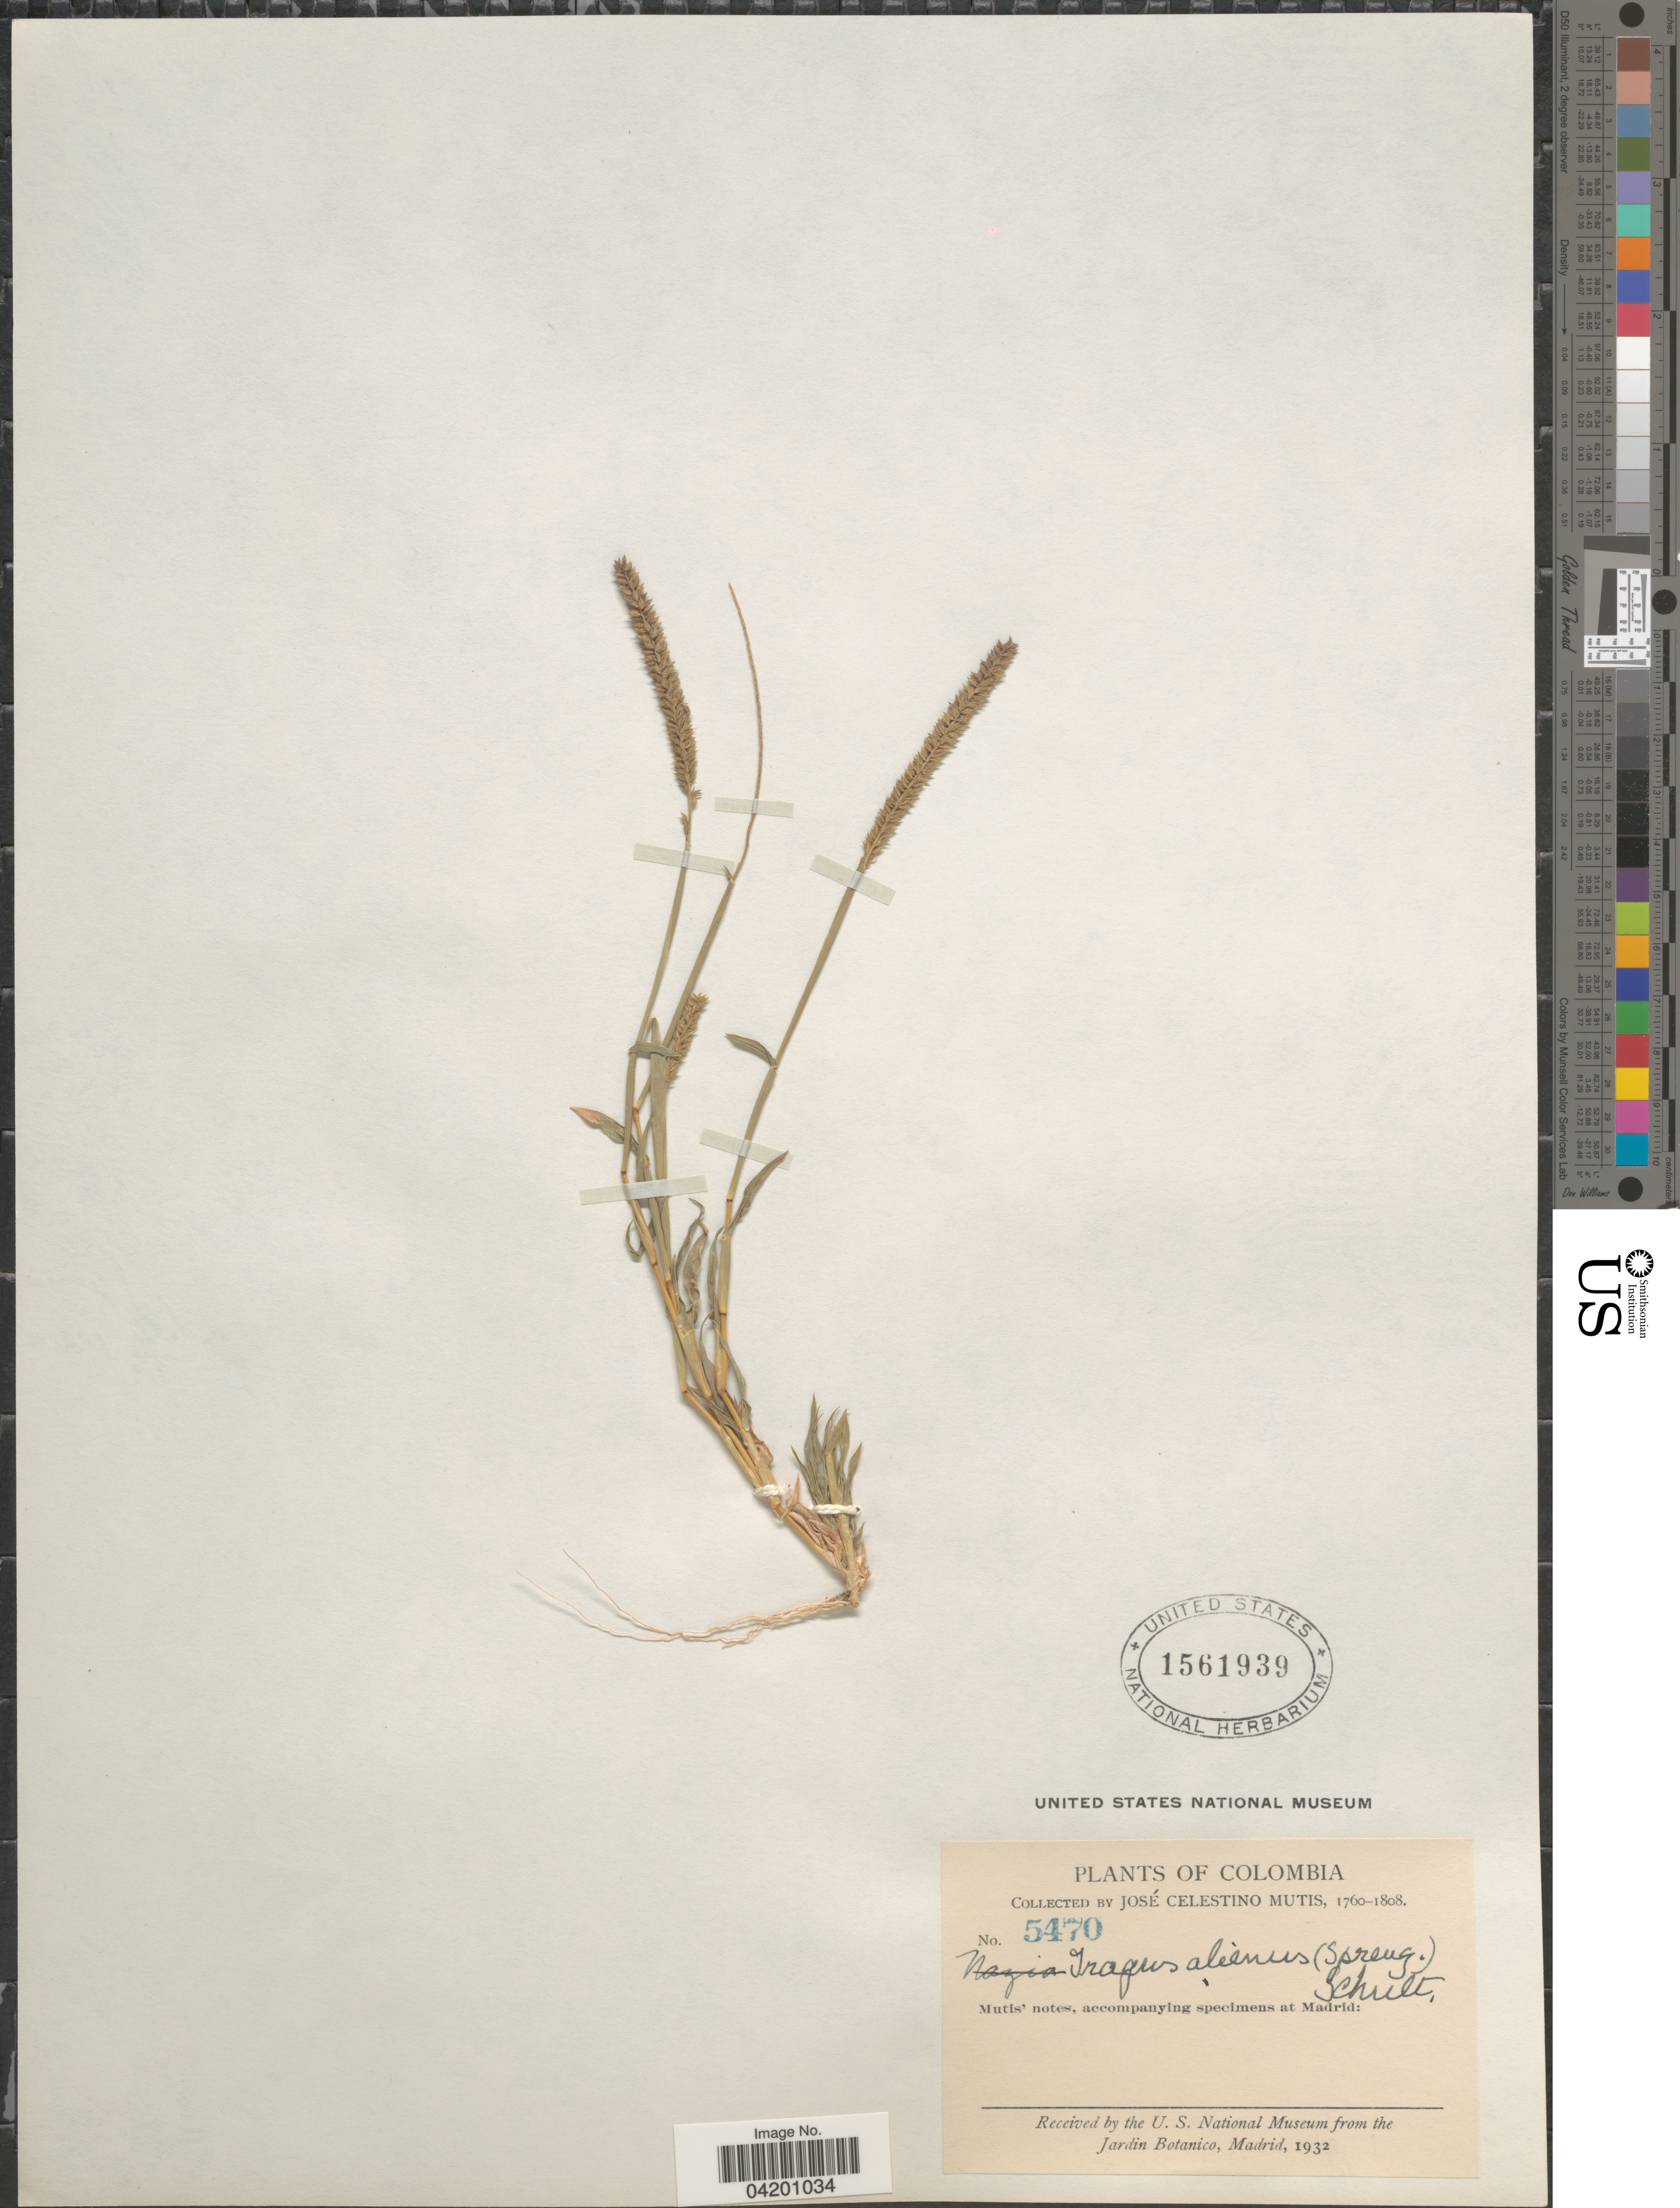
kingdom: Plantae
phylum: Tracheophyta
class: Liliopsida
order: Poales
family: Poaceae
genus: Tragus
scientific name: Tragus berteronianus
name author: Schult.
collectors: J. C. B. Mutis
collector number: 5470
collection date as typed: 1808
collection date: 1760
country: Colombia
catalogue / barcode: US 1561939